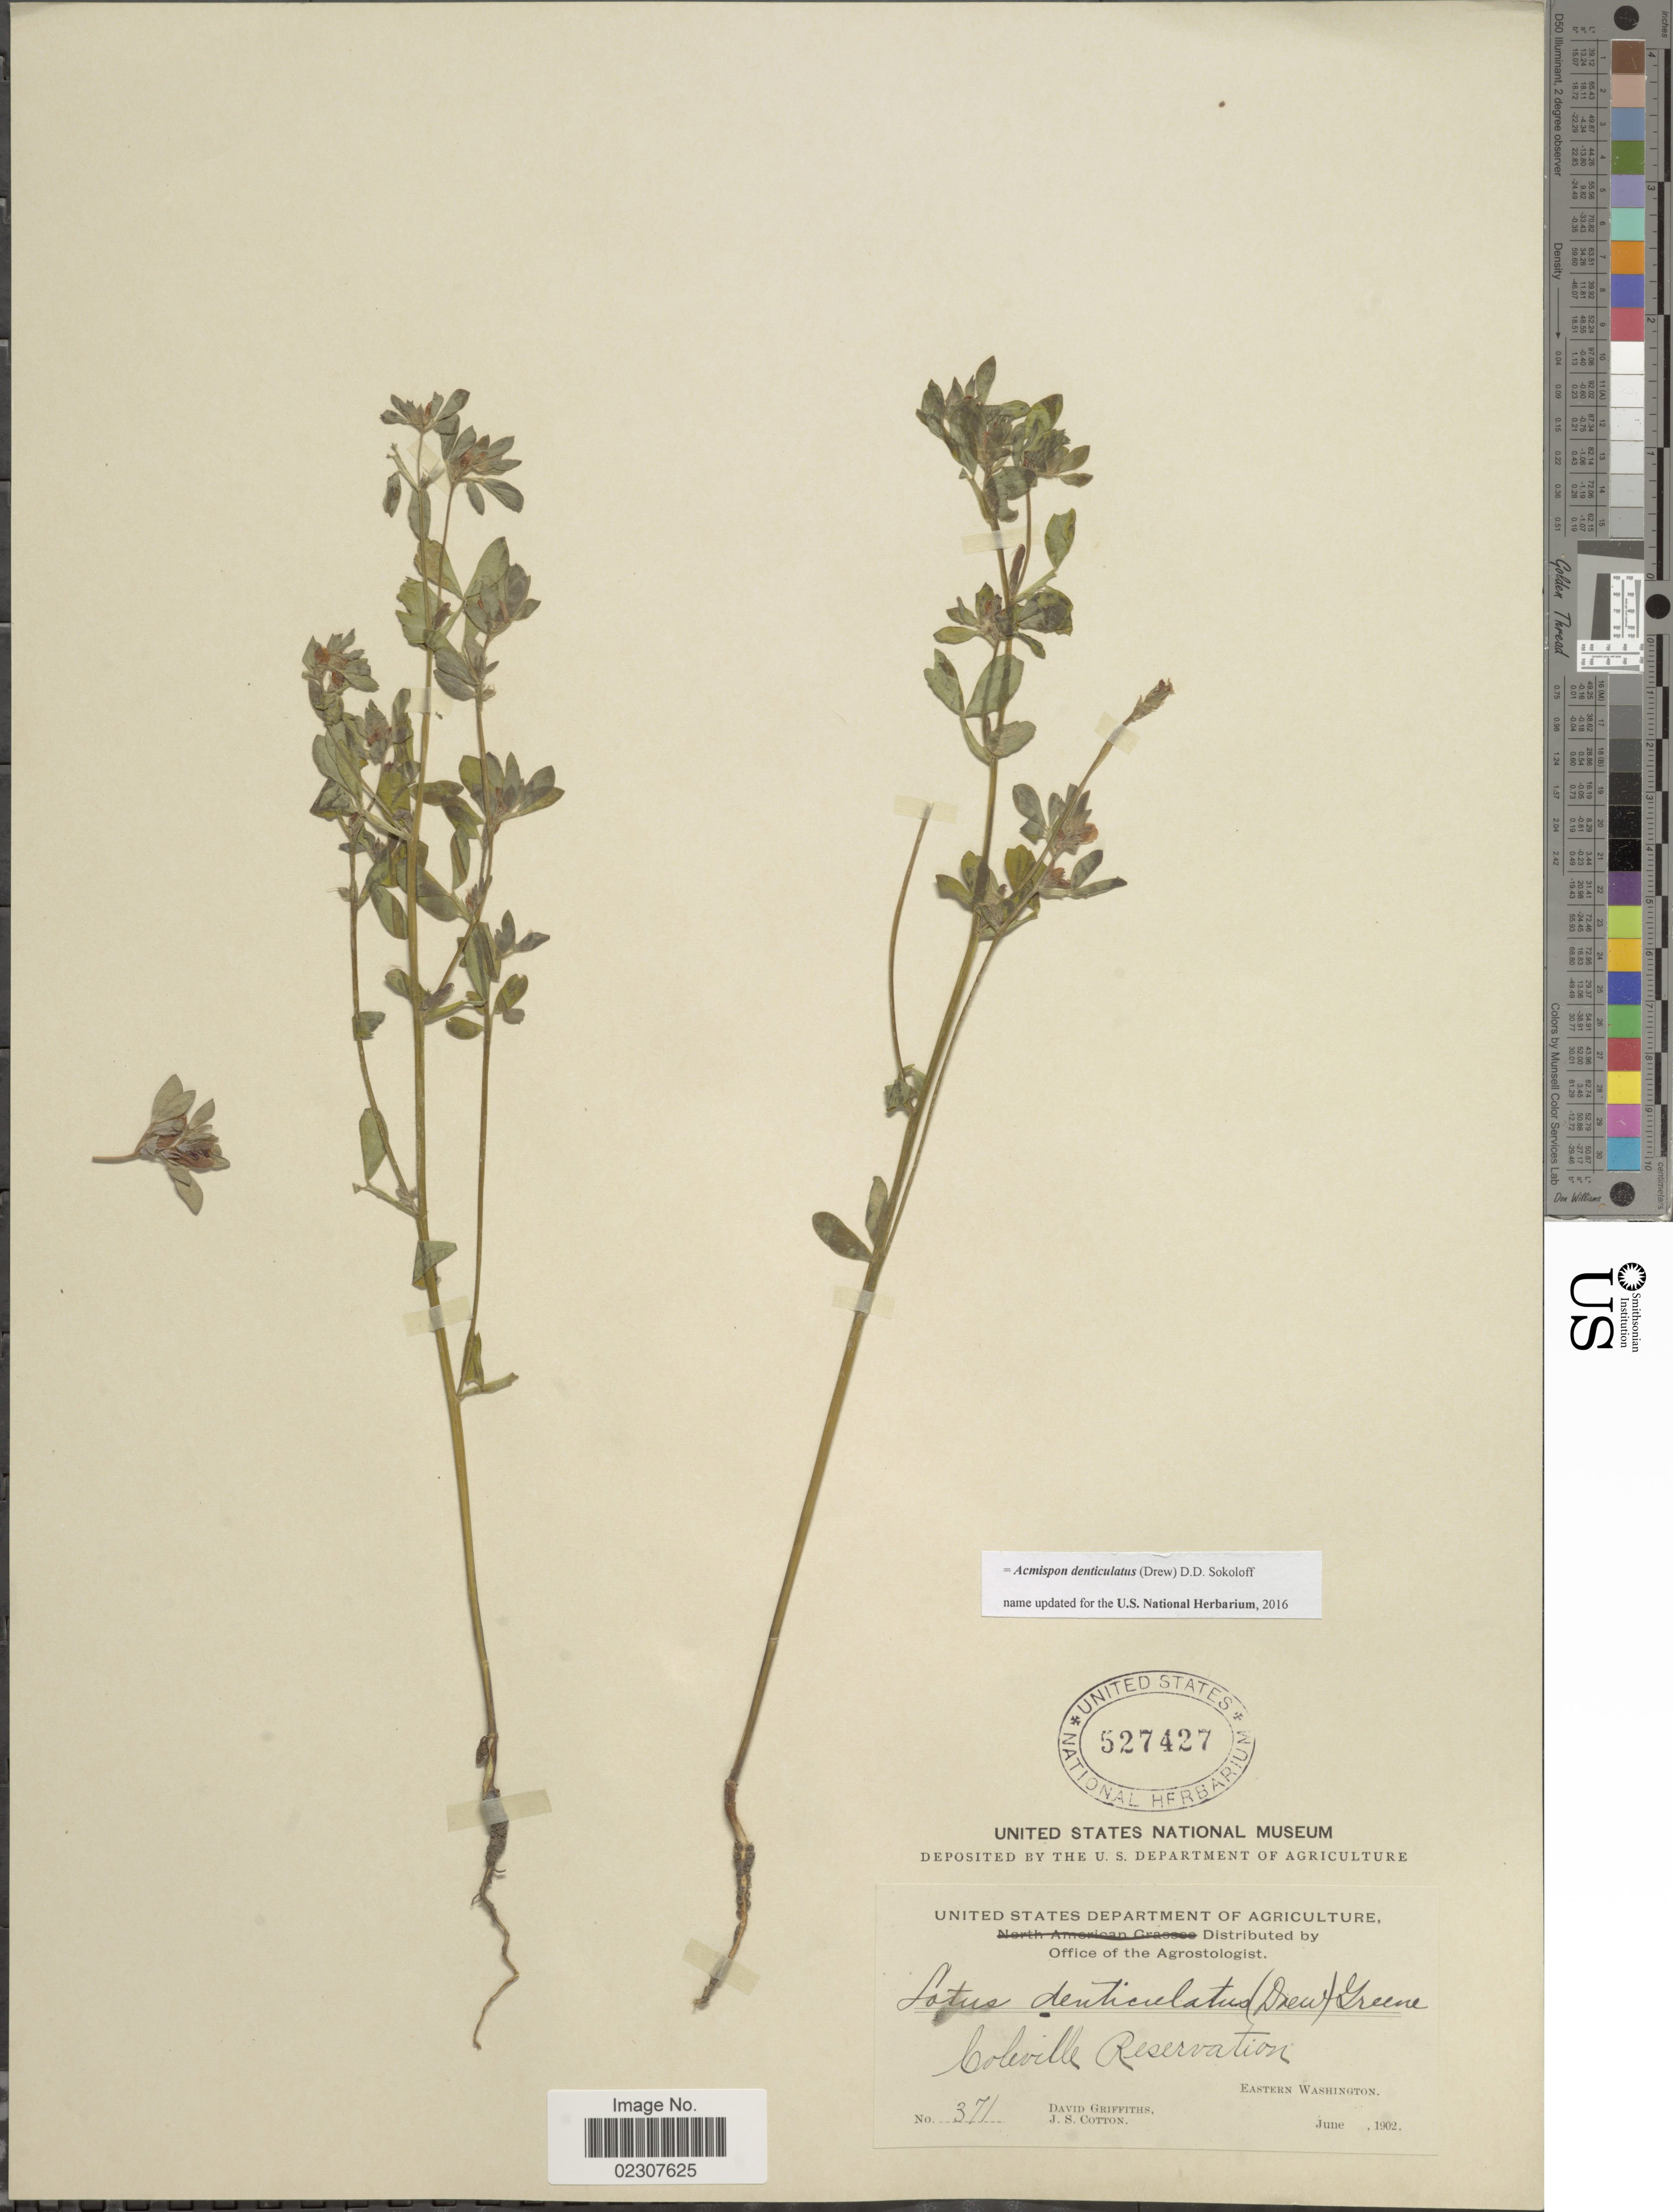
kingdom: Plantae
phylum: Tracheophyta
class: Magnoliopsida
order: Fabales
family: Fabaceae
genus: Acmispon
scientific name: Acmispon denticulatus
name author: (Drew) D.D. Sokoloff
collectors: D. Griffiths & J. S. Cotton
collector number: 371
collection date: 1902-06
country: United States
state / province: Washington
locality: Coleville Reservation, Eastern Washington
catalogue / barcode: US 527427